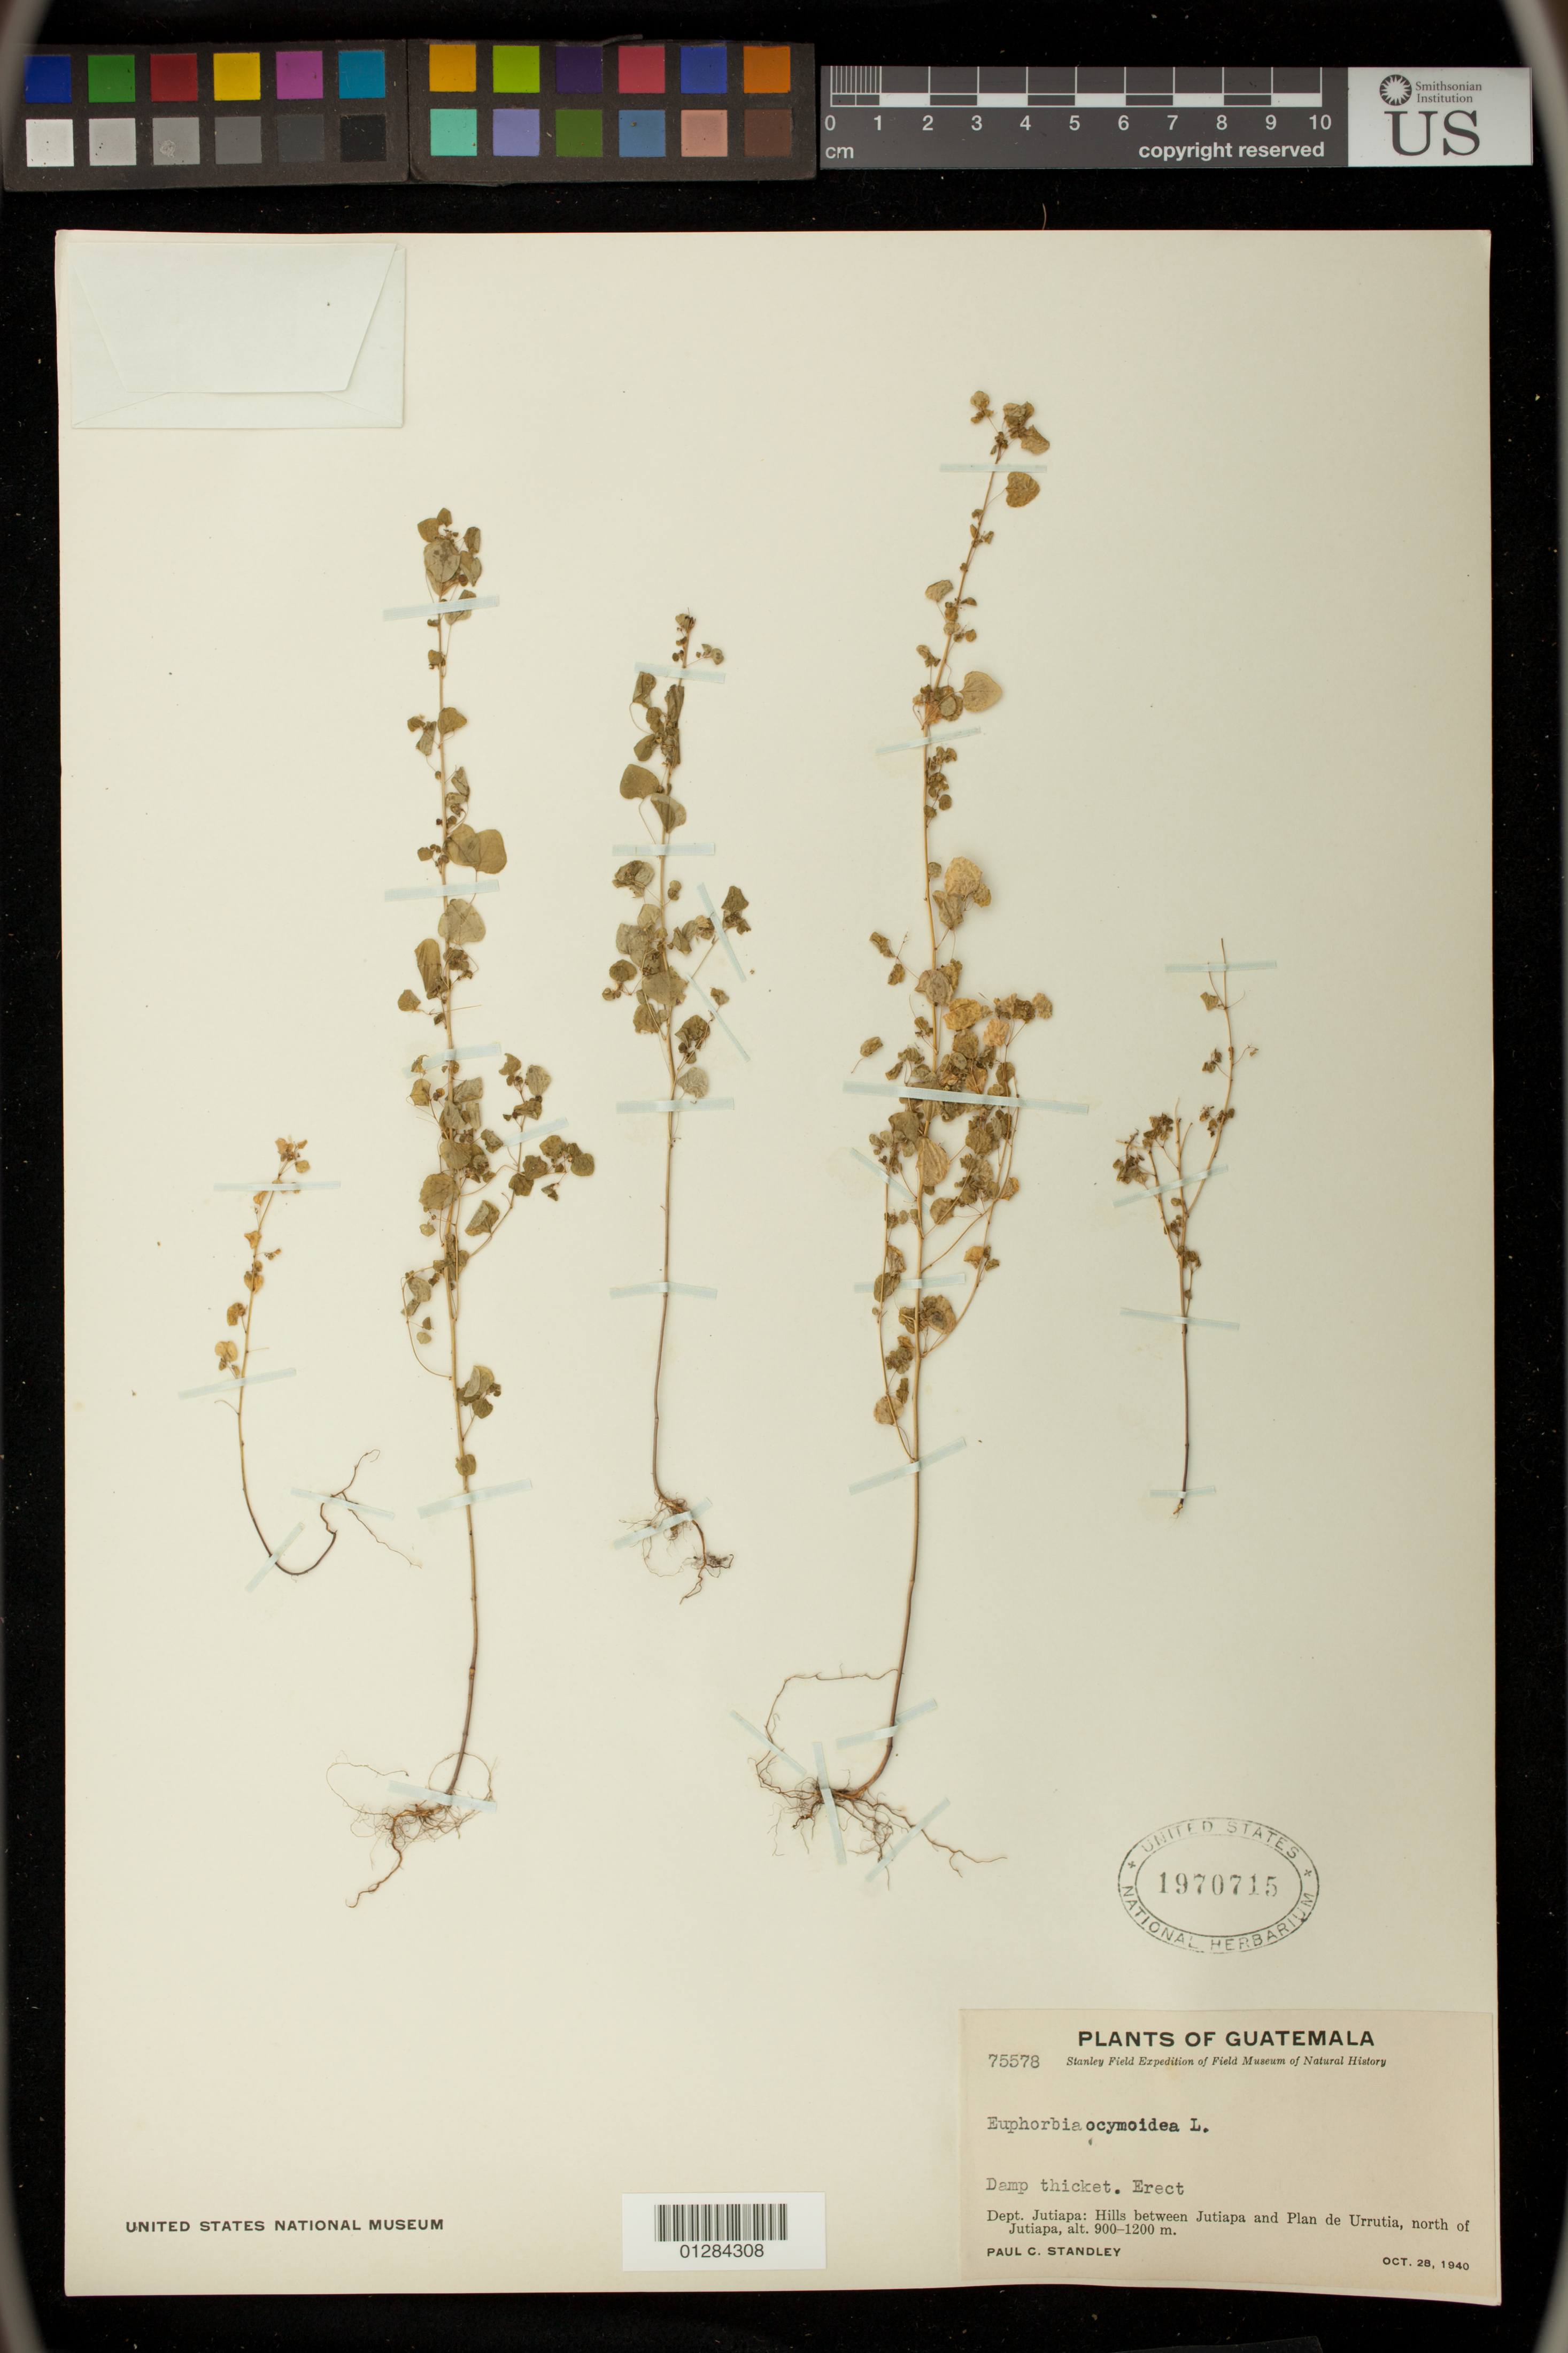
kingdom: Plantae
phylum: Tracheophyta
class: Magnoliopsida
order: Malpighiales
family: Euphorbiaceae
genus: Euphorbia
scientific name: Euphorbia ocymoidea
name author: L.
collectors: P. C. Standley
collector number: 75578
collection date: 1940-10-28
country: Guatemala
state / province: Jutiapa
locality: Hills between Jutiapa and Plan de Urrutia north of Jutiapa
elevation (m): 900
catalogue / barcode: US 1970715